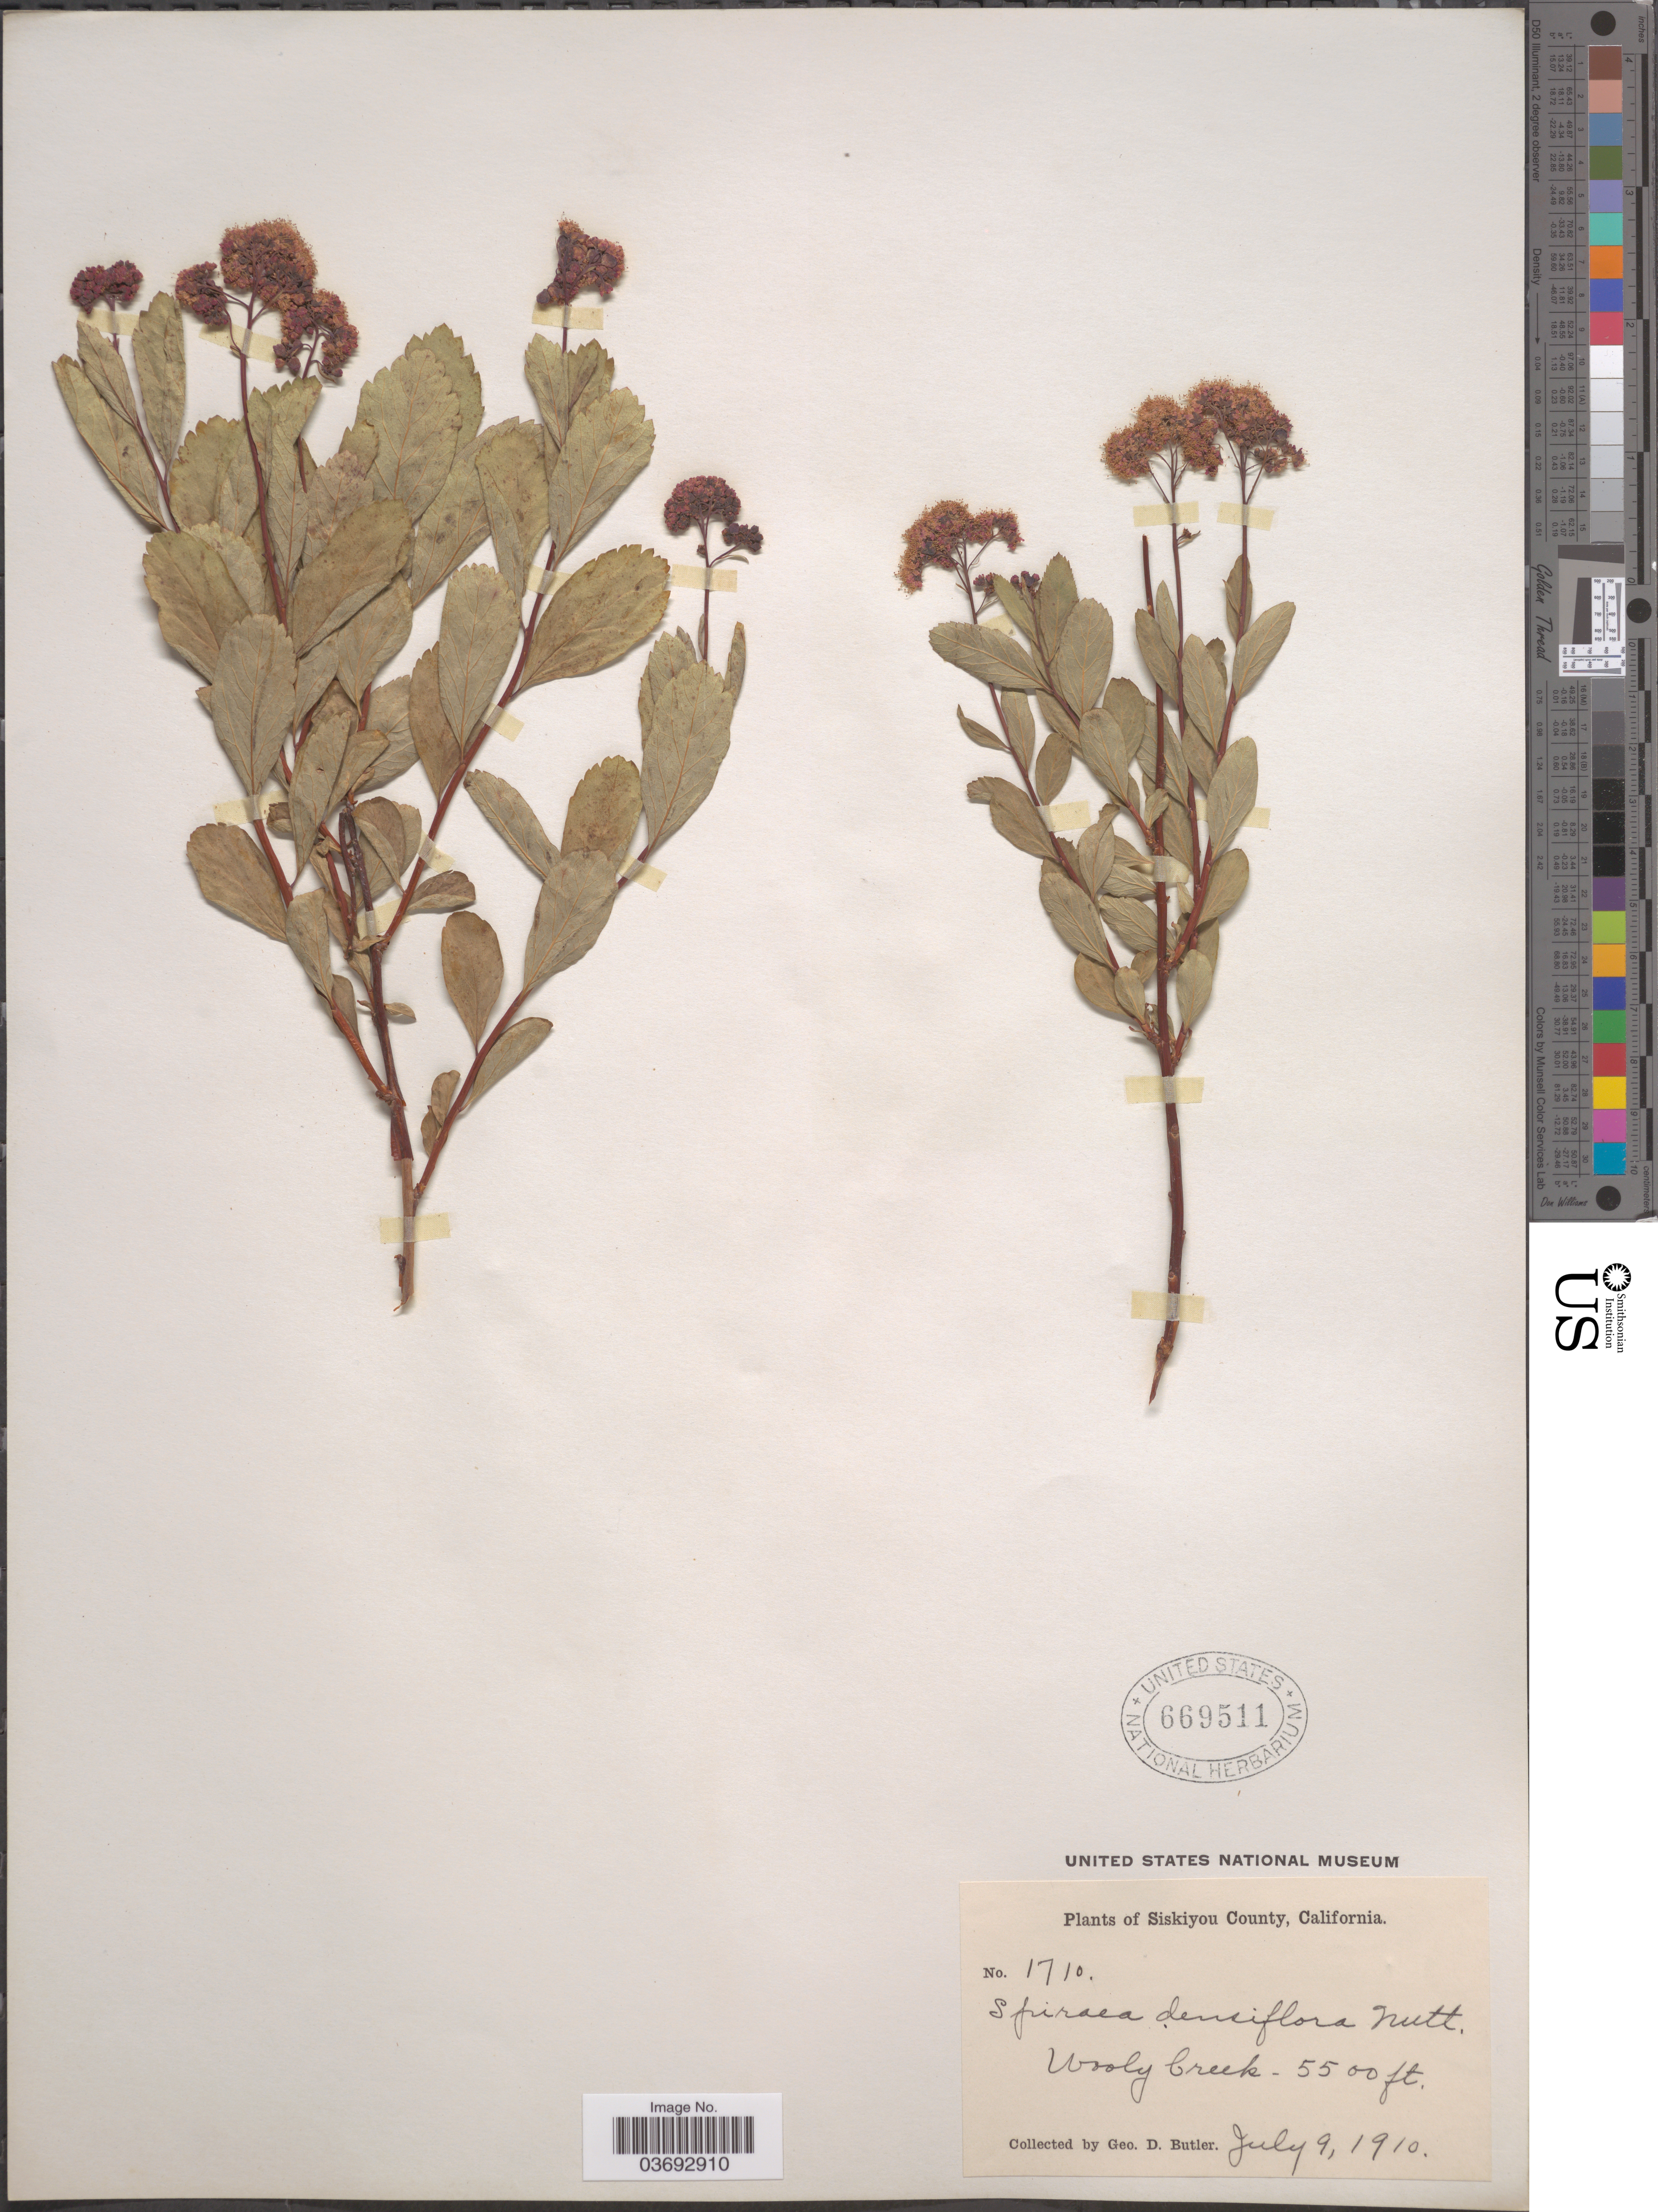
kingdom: Plantae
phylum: Tracheophyta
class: Magnoliopsida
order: Rosales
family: Rosaceae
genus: Spiraea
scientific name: Spiraea splendens var. splendens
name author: Baumann ex K. Koch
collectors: G. D. Butler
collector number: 1710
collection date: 1910-07-09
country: United States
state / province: California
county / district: Siskiyou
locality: Siskiyou County. Wooly Creek.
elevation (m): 1676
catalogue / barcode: US 669511